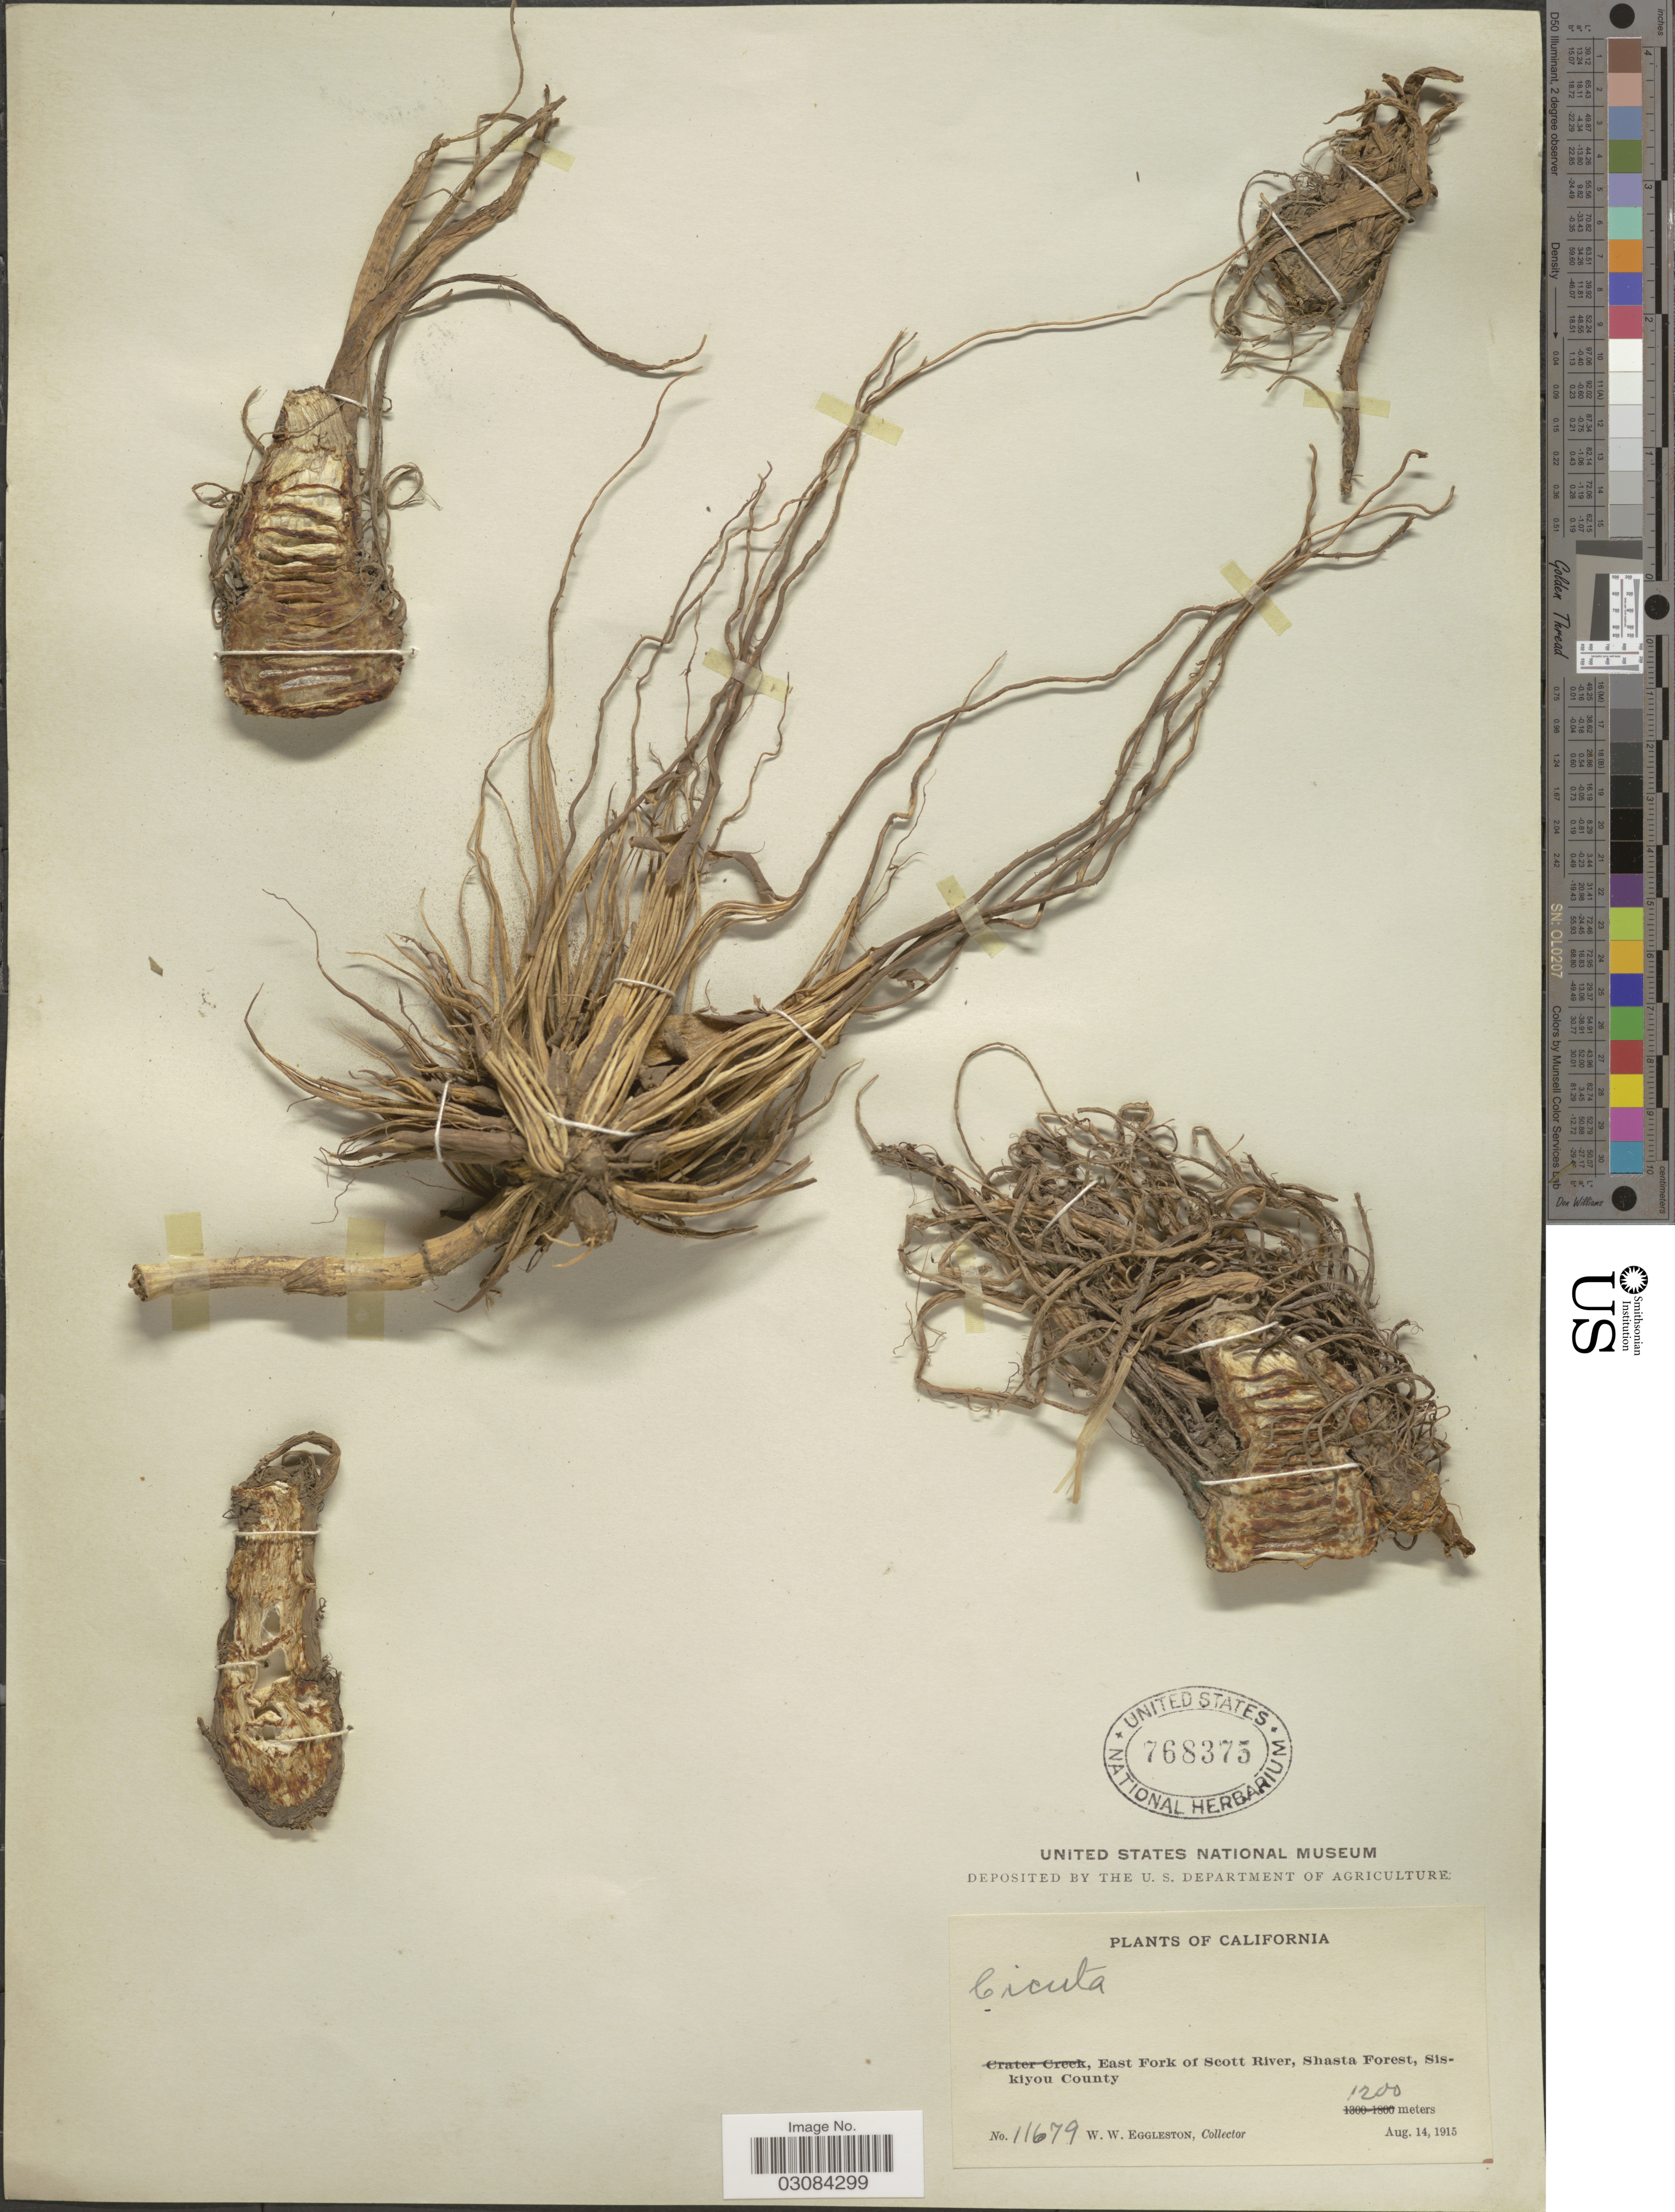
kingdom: Plantae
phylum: Tracheophyta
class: Magnoliopsida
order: Apiales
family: Apiaceae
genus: Cicuta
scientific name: Cicuta douglasii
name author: (DC.) J.M. Coult. & Rose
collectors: W. W. Eggleston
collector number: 11679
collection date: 1915-08-14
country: United States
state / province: California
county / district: Siskiyou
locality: East Fork of Scott River, Shasta Forest, Siskiyou County.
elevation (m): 1200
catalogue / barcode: US 768375